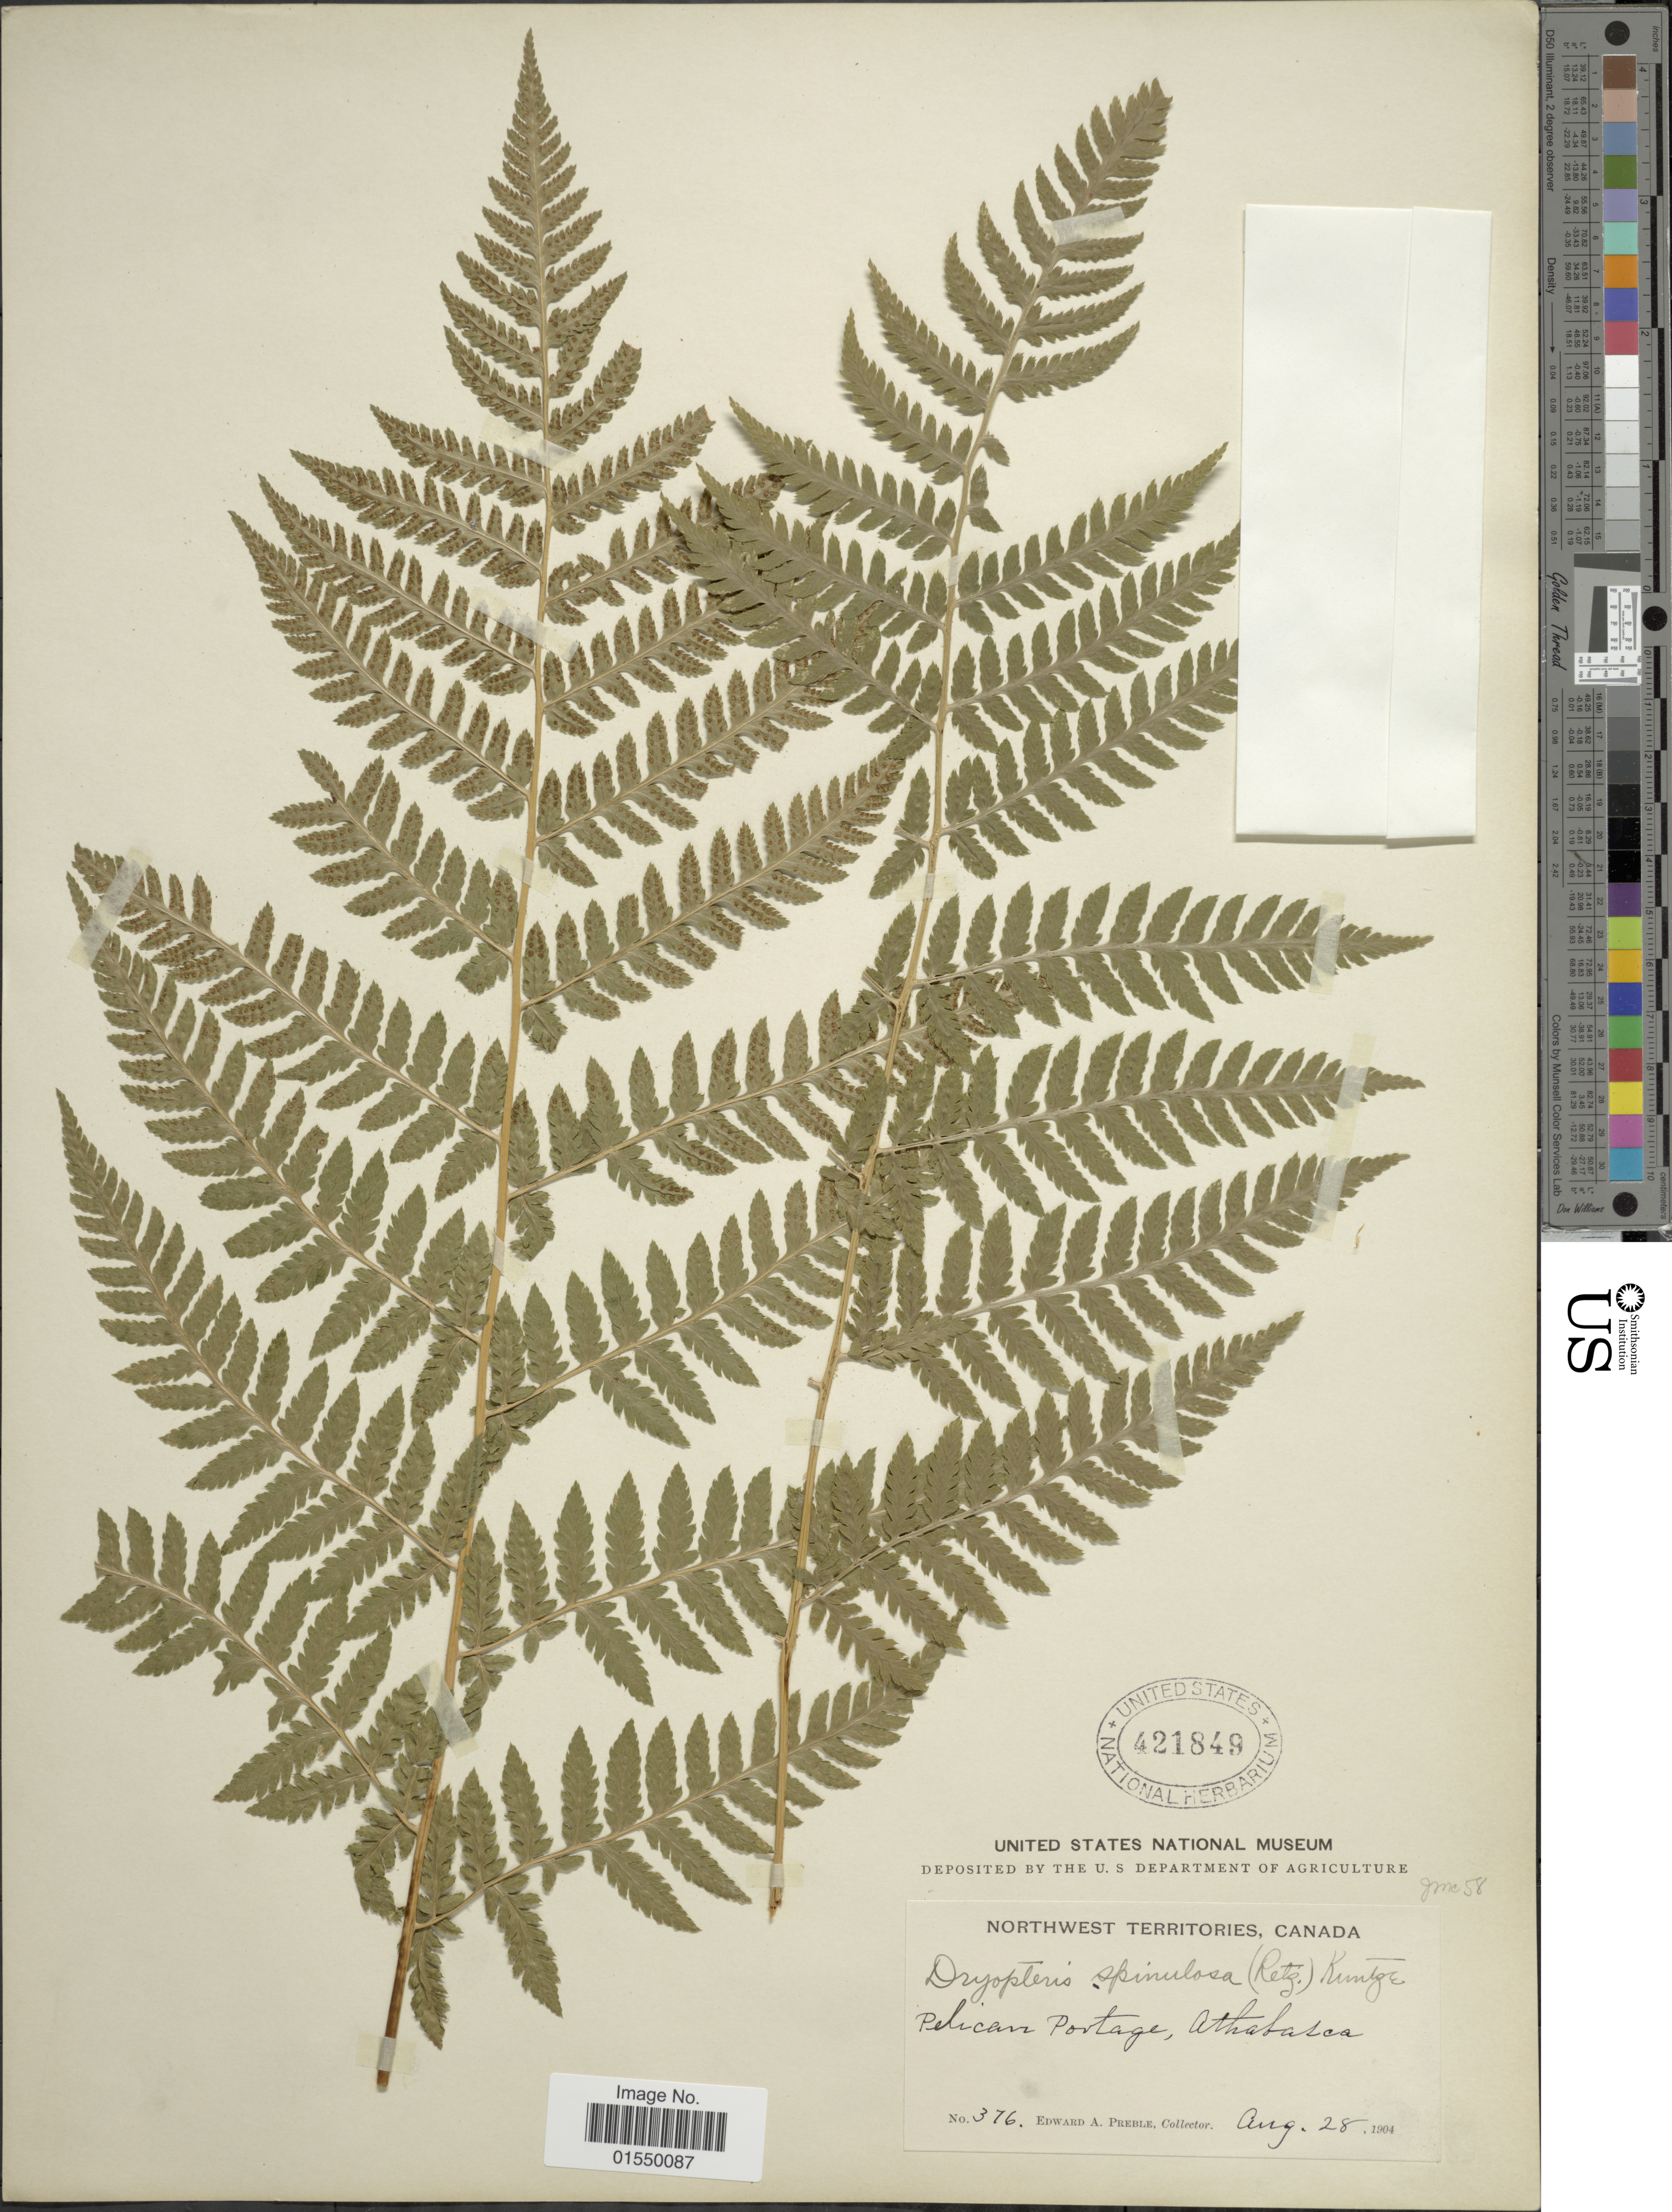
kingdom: Plantae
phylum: Tracheophyta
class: Polypodiopsida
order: Polypodiales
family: Dryopteridaceae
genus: Dryopteris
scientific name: Dryopteris carthusiana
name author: (Villars) H.P. Fuchs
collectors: E. Preble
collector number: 376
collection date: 1904-08-28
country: Canada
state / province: Northwest Territories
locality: Pelican Portage, Athabasca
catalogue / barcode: US 421849